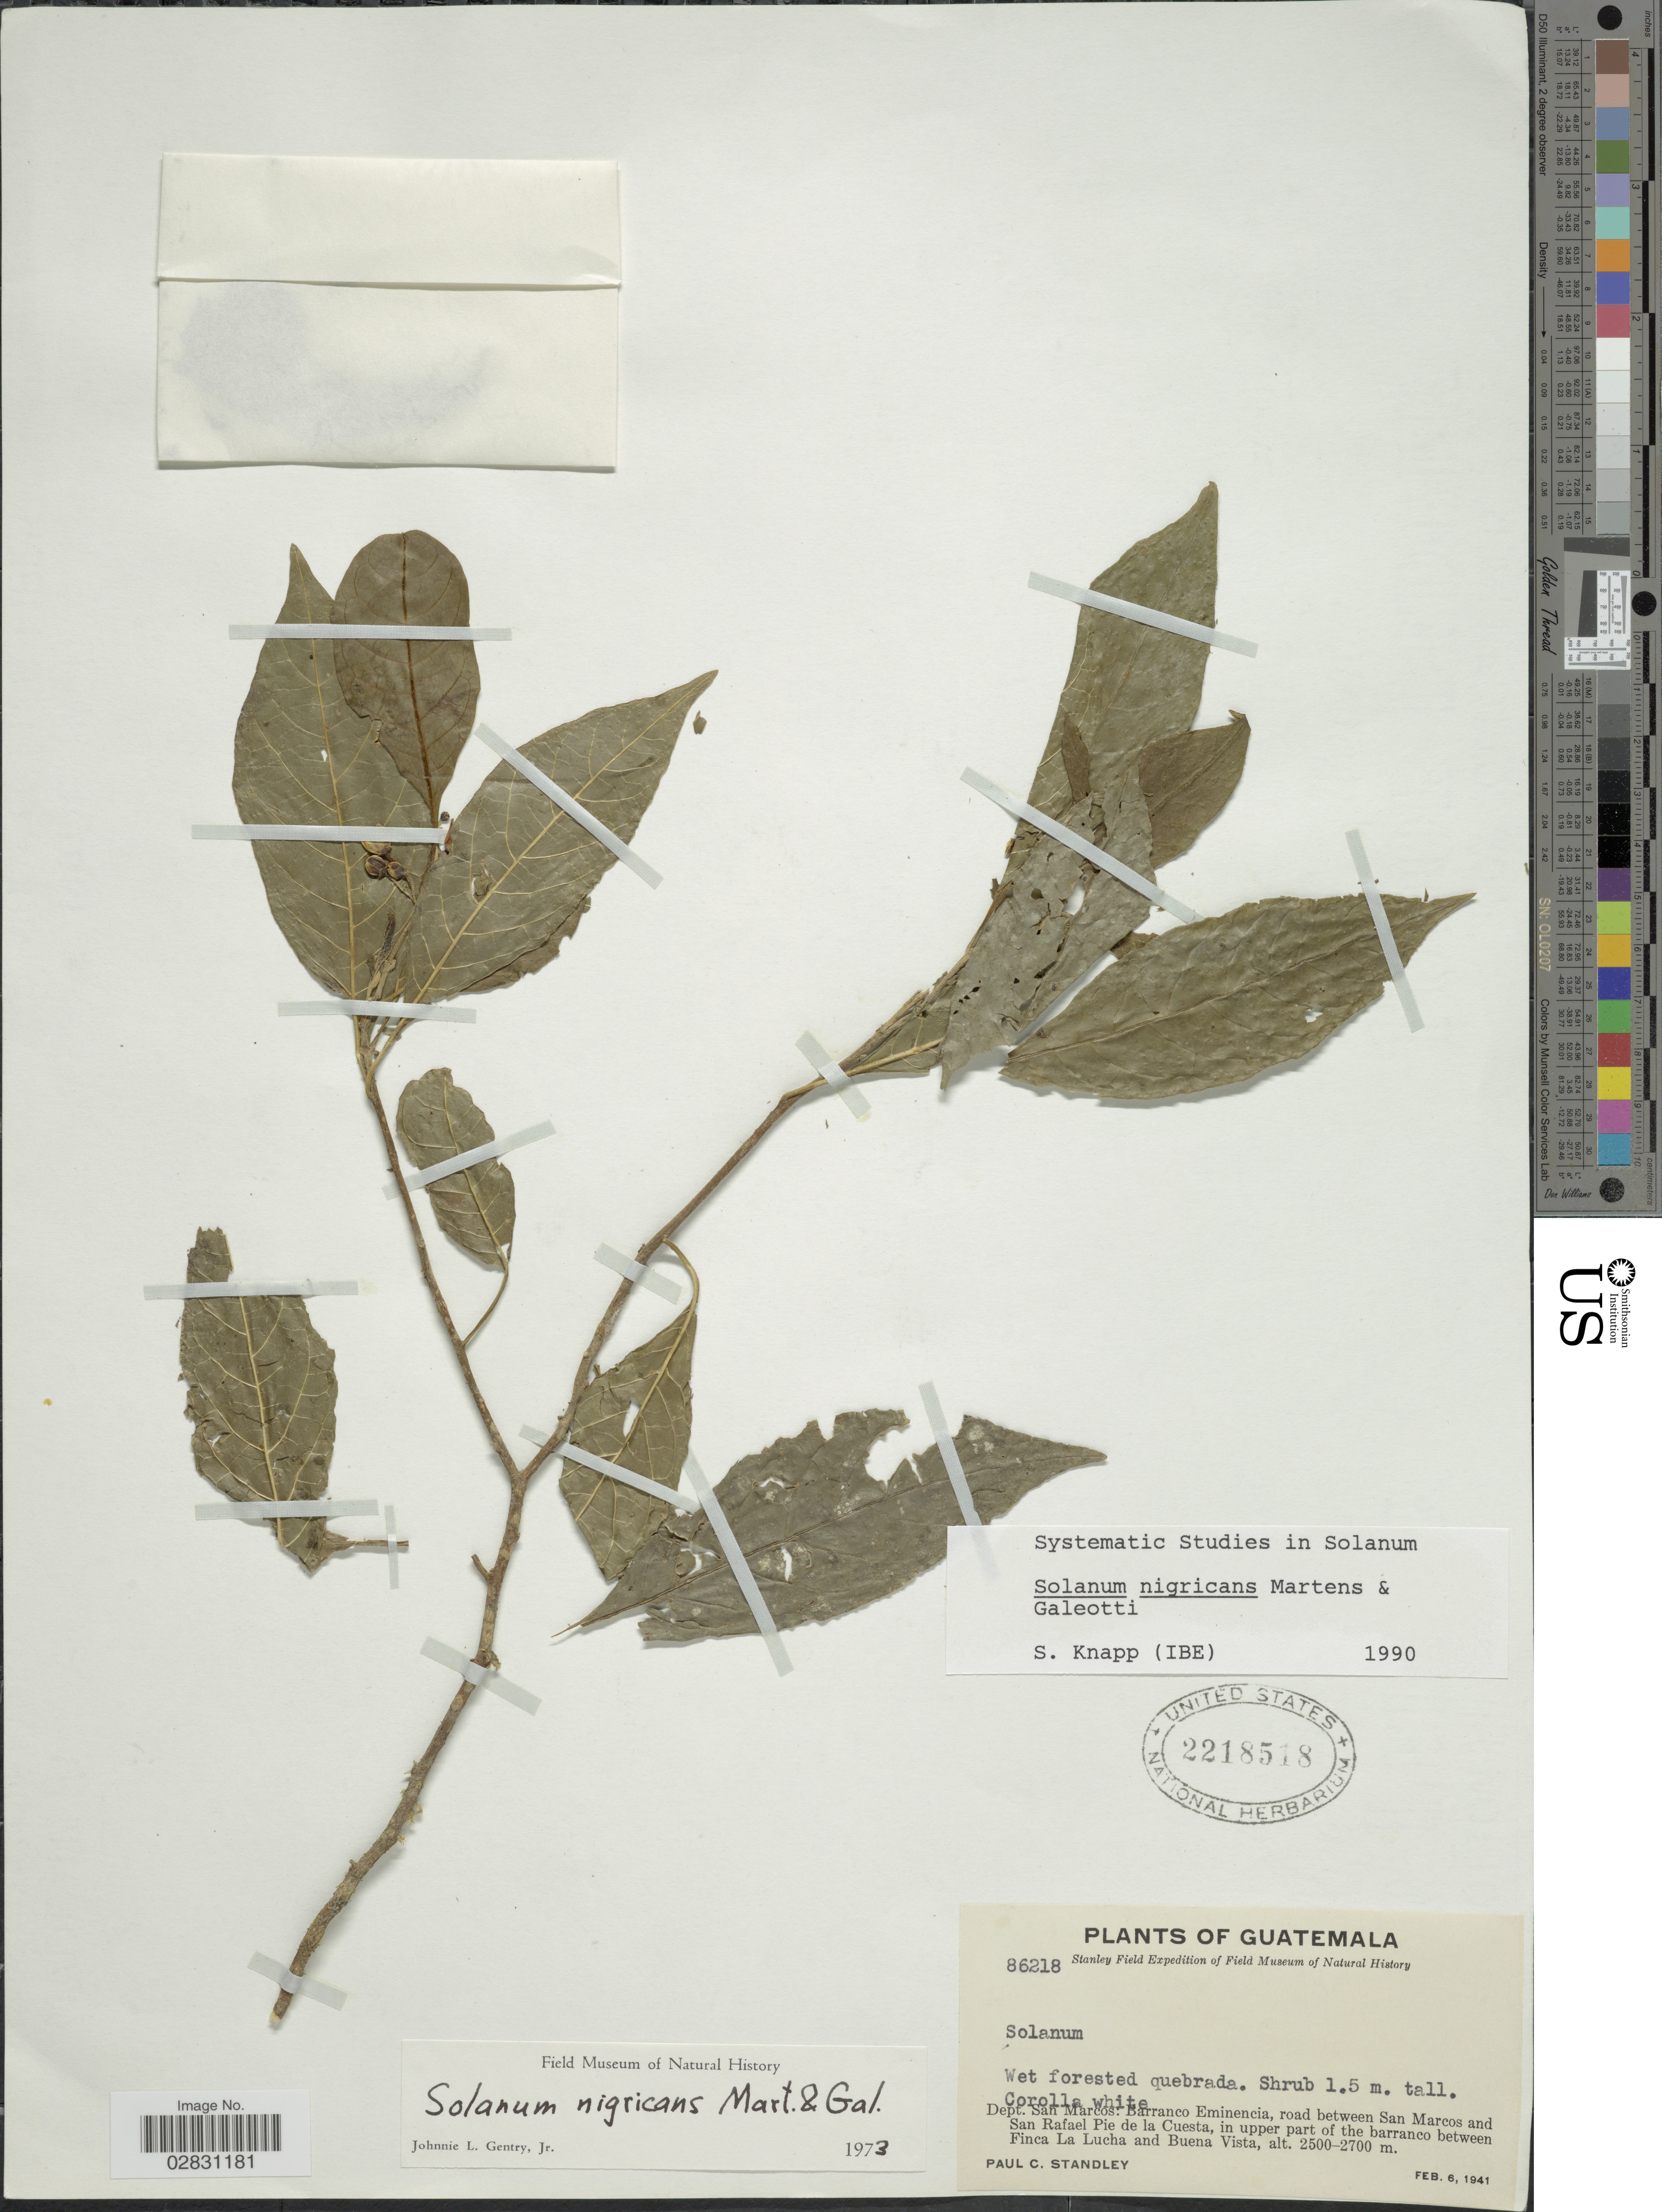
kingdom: Plantae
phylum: Tracheophyta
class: Magnoliopsida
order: Solanales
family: Solanaceae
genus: Solanum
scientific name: Solanum nigricans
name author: M. Martens & Galeotti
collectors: P. C. Standley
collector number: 86218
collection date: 1941-02-06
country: Guatemala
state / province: San Marcos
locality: Dept. San Marcos: Barranco Eminencia, road between San Marcos and San Rafael Pie de la Cuesta, in upper part of the barranco between Finca La Lucha and Buena Vista.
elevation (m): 2500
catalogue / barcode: US 2218518